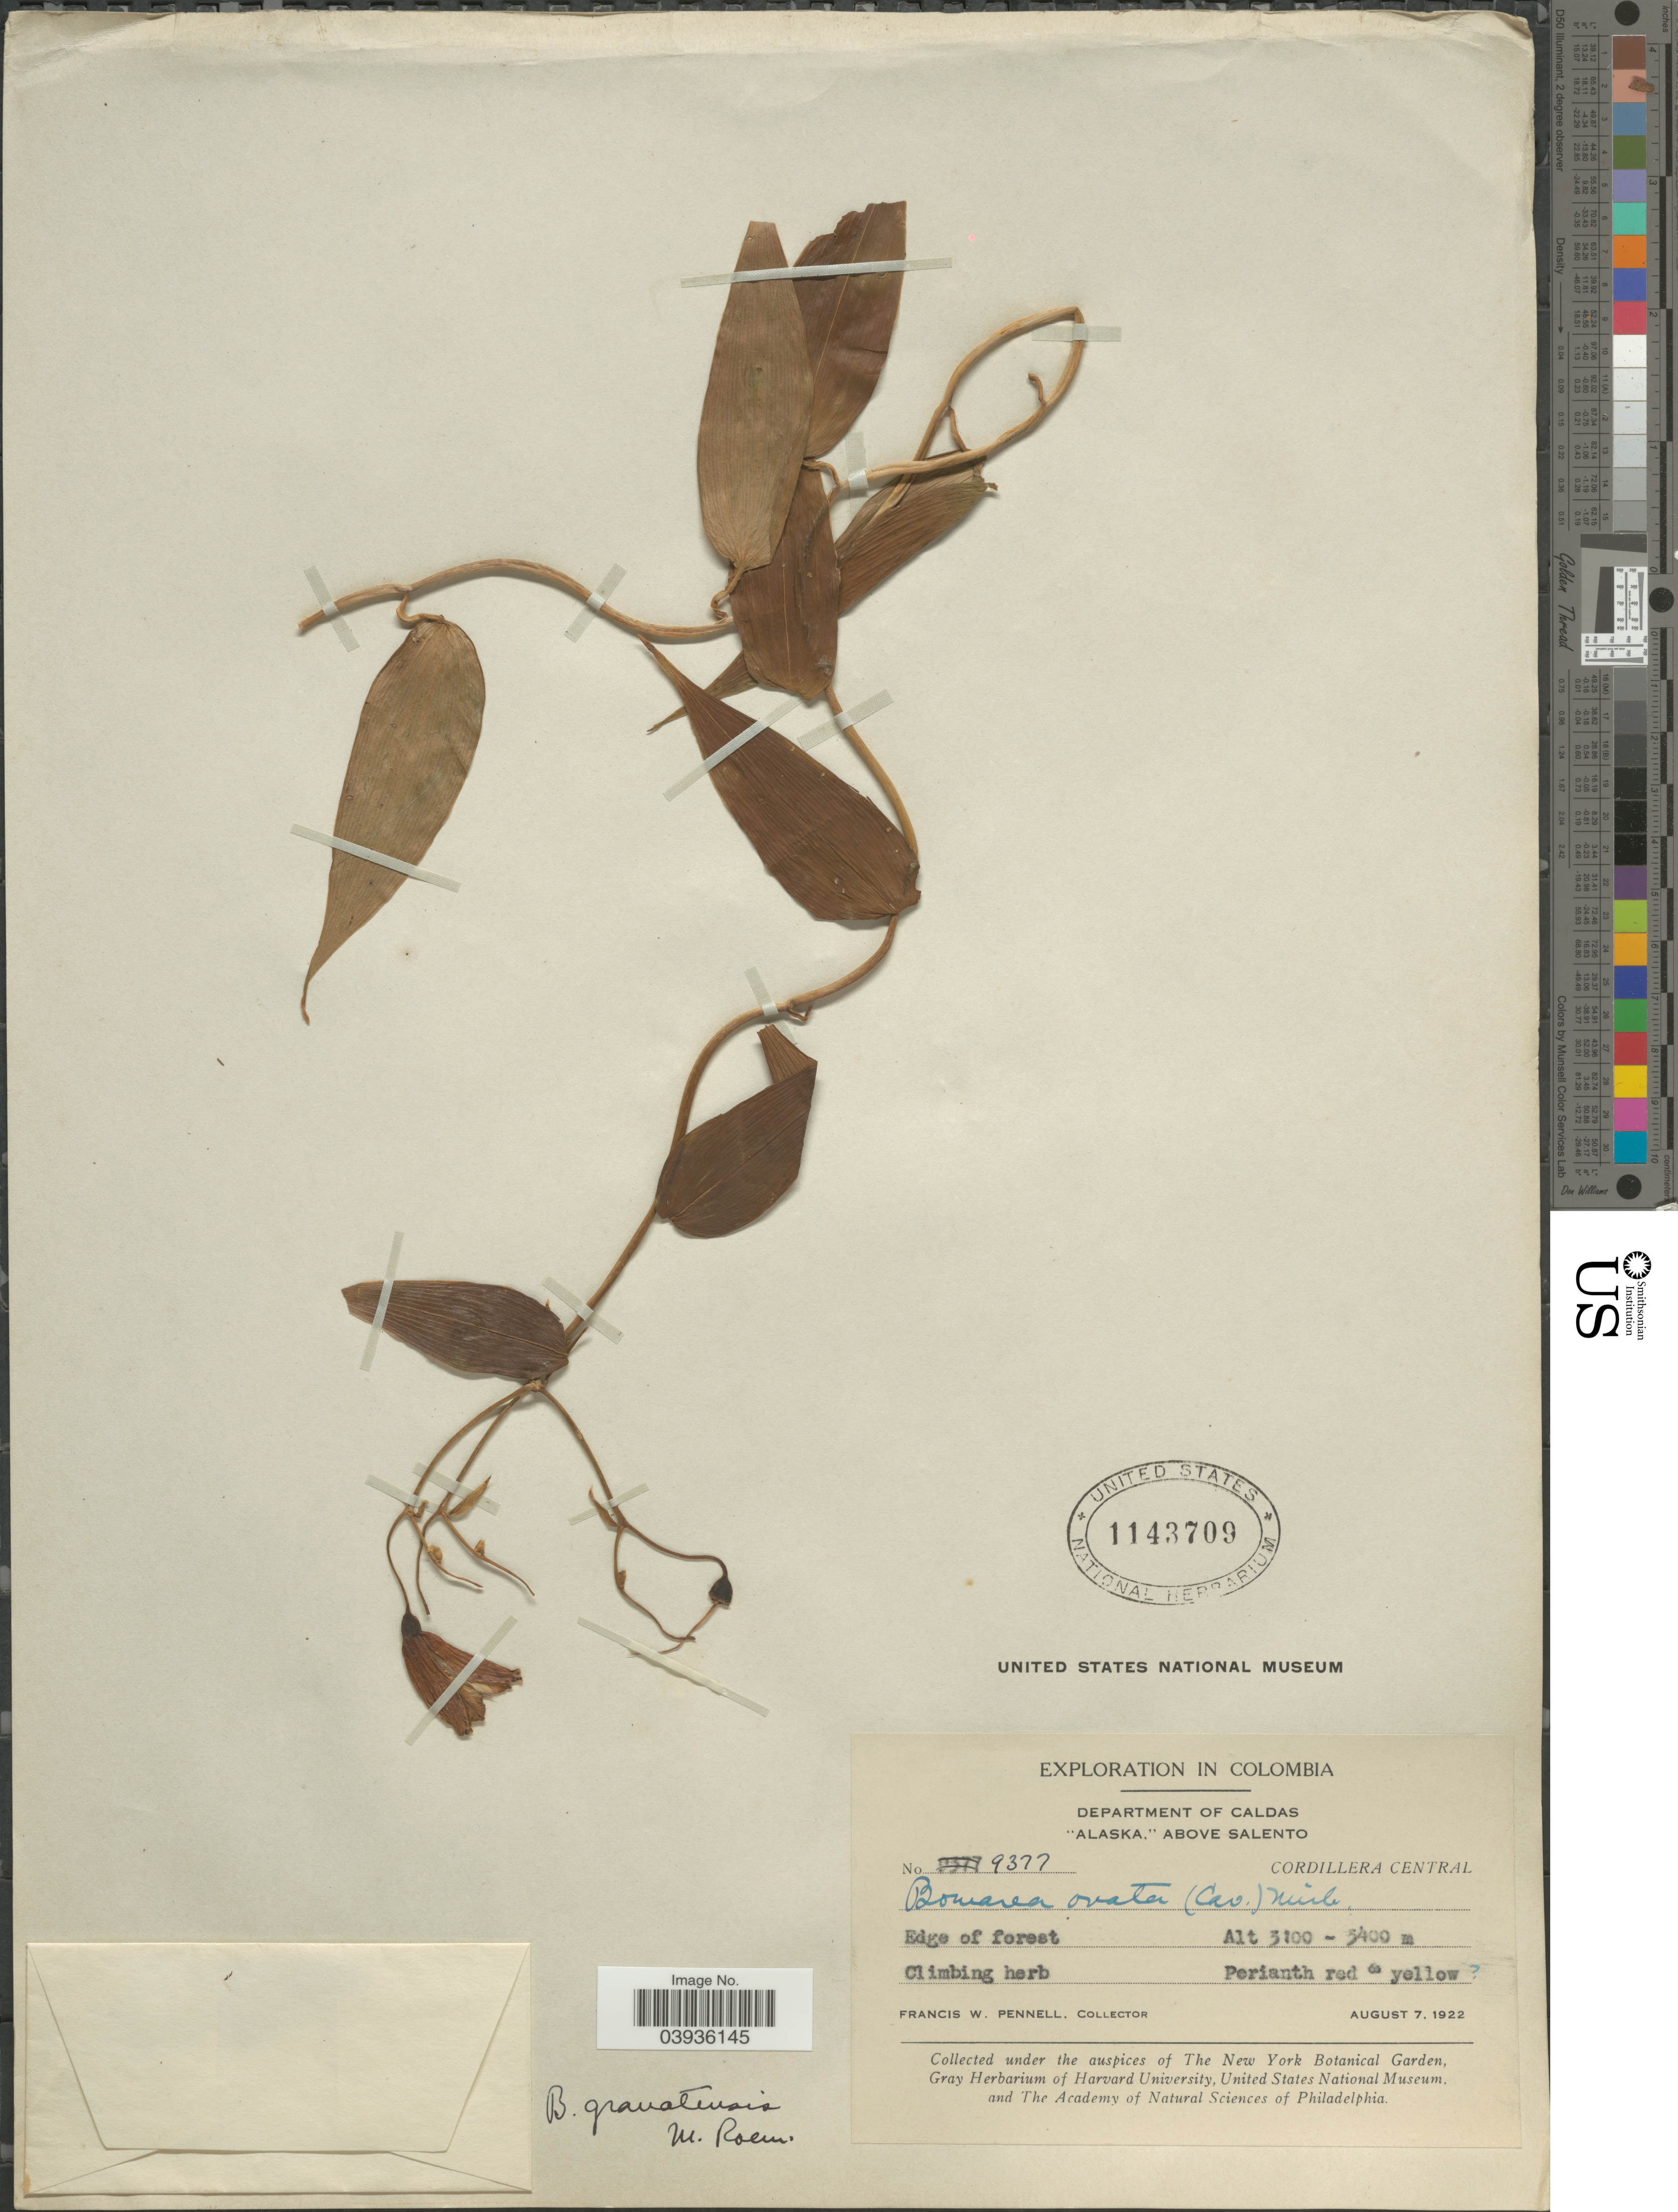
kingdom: Plantae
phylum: Tracheophyta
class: Liliopsida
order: Liliales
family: Alstroemeriaceae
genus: Bomarea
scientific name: Bomarea sp.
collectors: F. W. Pennell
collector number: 9377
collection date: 1922-08-07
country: Colombia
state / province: Caldas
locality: Department of Caldas "Alaska," above Salento. Cordillera Central.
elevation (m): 3100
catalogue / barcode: US 1143709